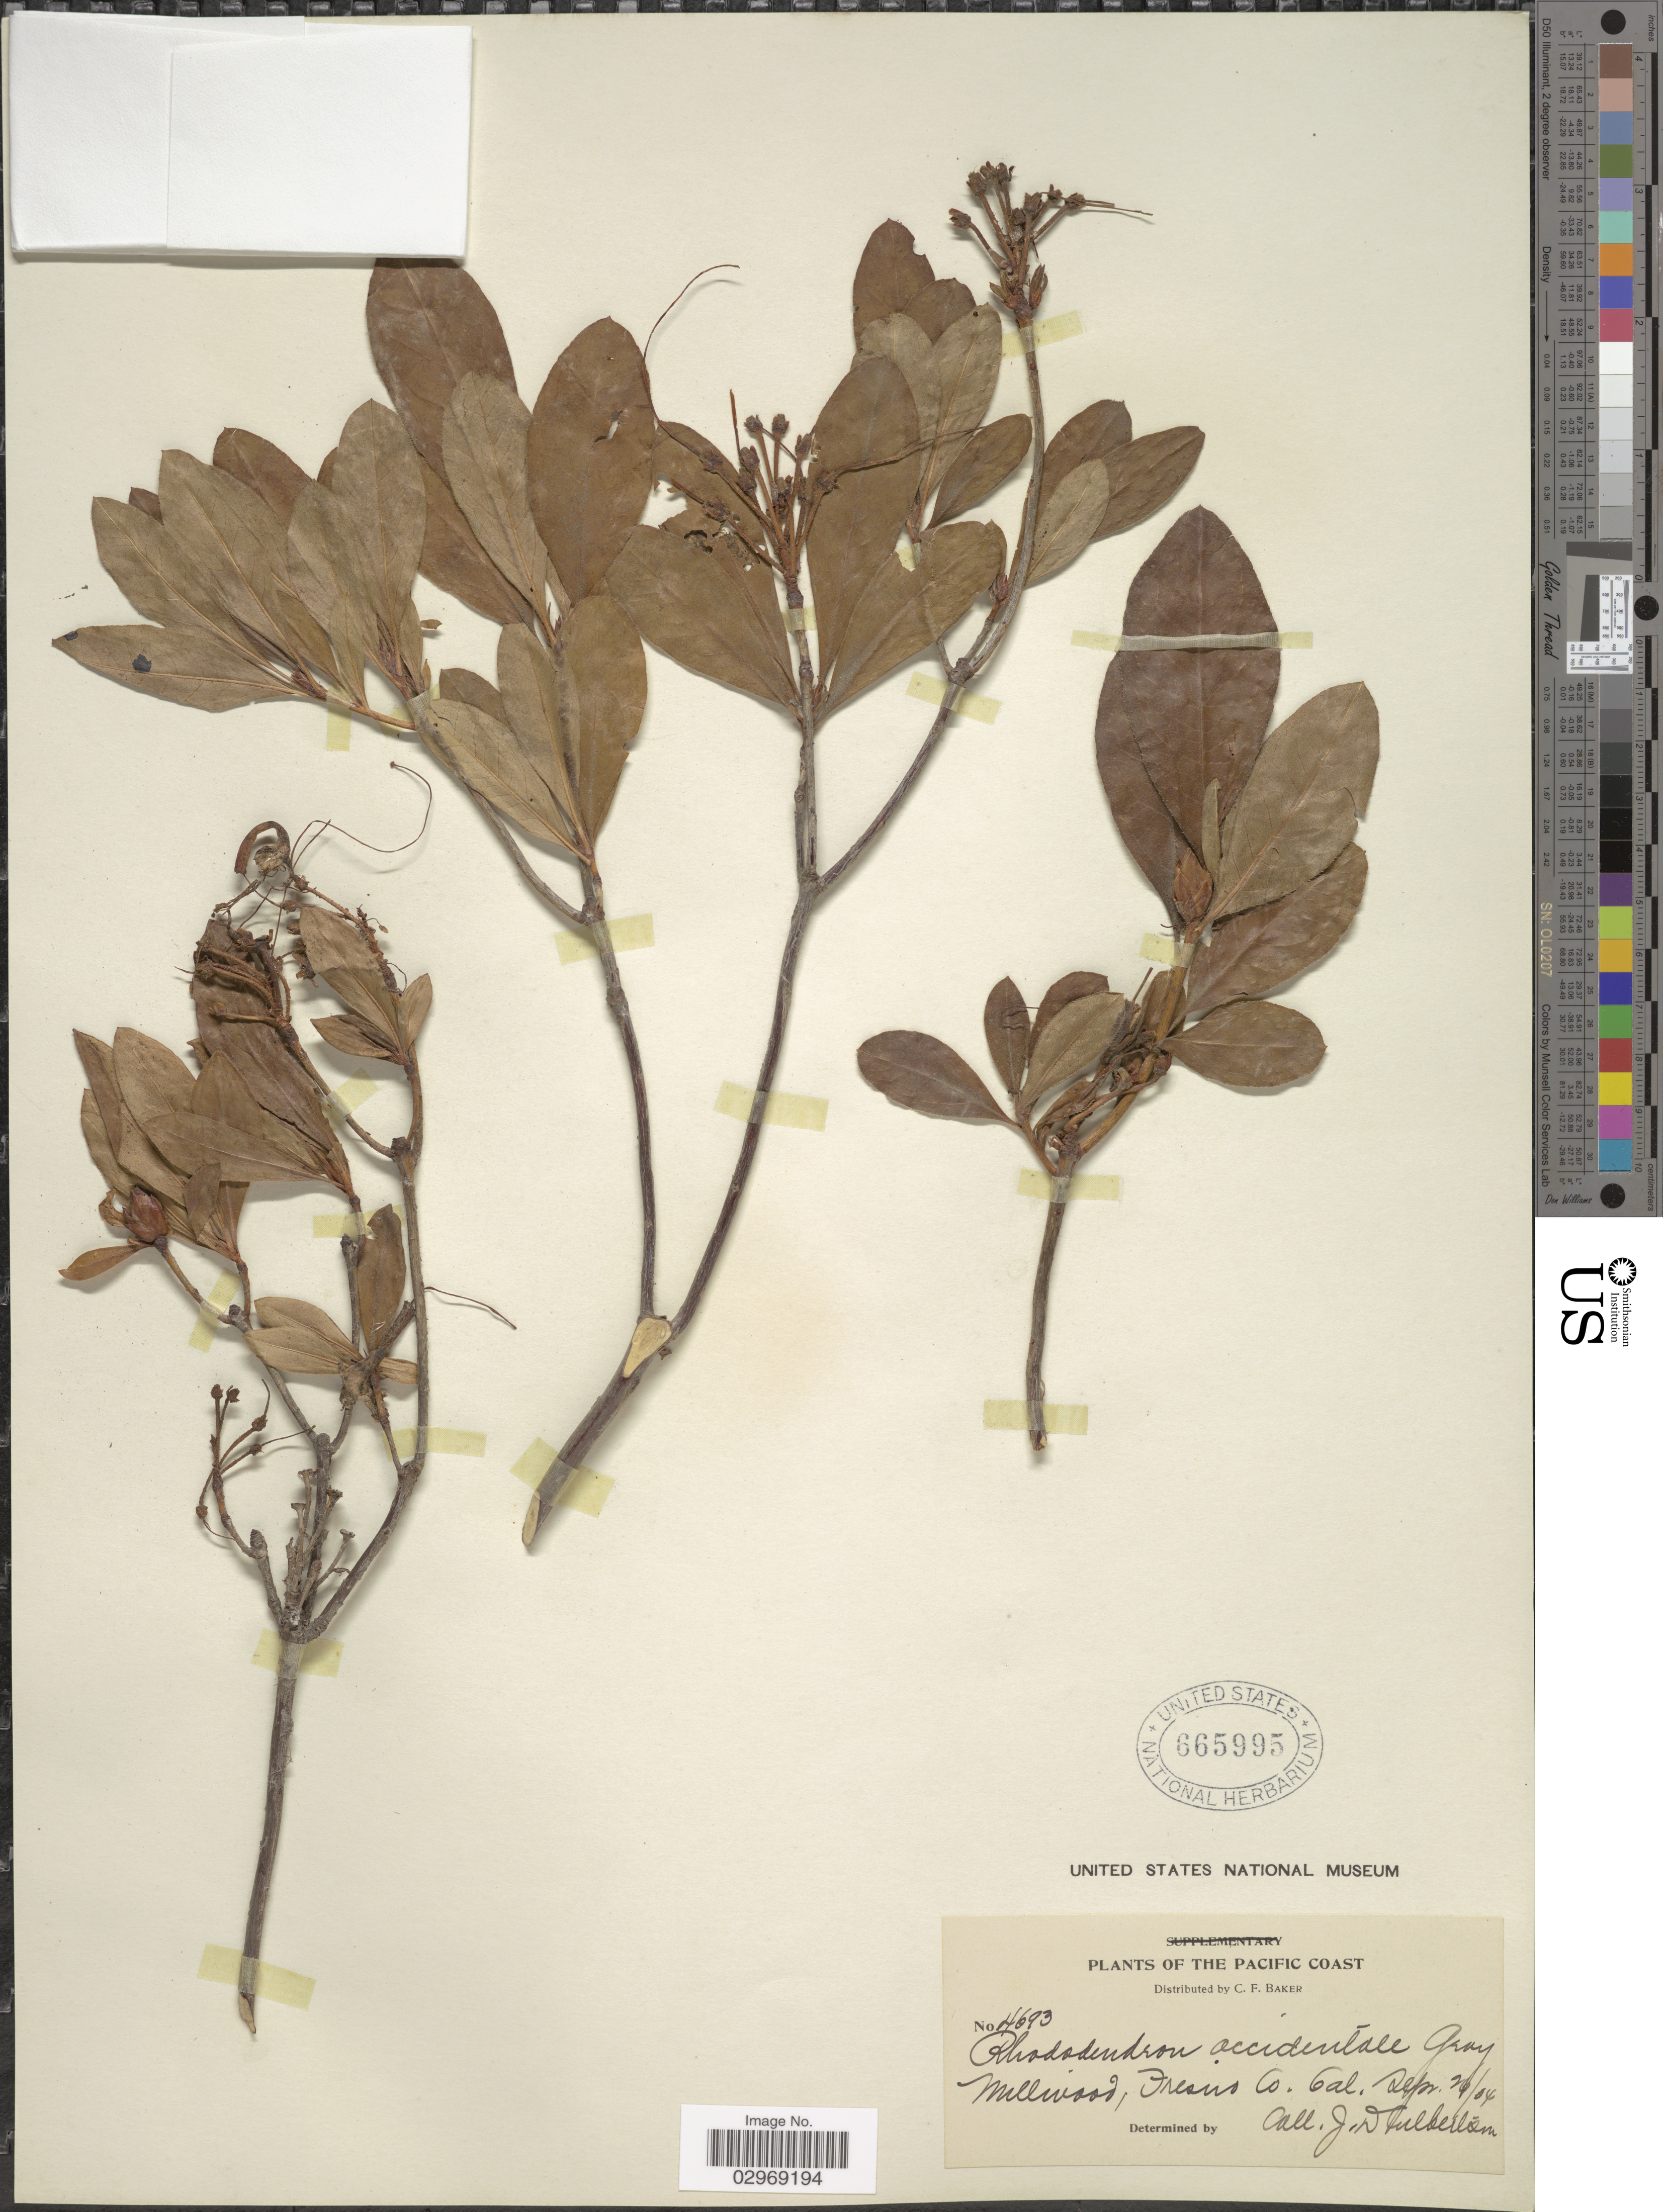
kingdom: Plantae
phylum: Tracheophyta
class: Magnoliopsida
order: Ericales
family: Ericaceae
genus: Rhododendron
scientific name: Rhododendron occidentale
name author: (Torr. & A. Gray) A. Gray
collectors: J. Culbertson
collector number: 4693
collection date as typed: Transcribed d/m/y: 26/9/4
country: United States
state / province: California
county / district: Fresno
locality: The Pacific Coast. Millwood, Fresno Co. Cal.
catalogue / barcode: US 665995